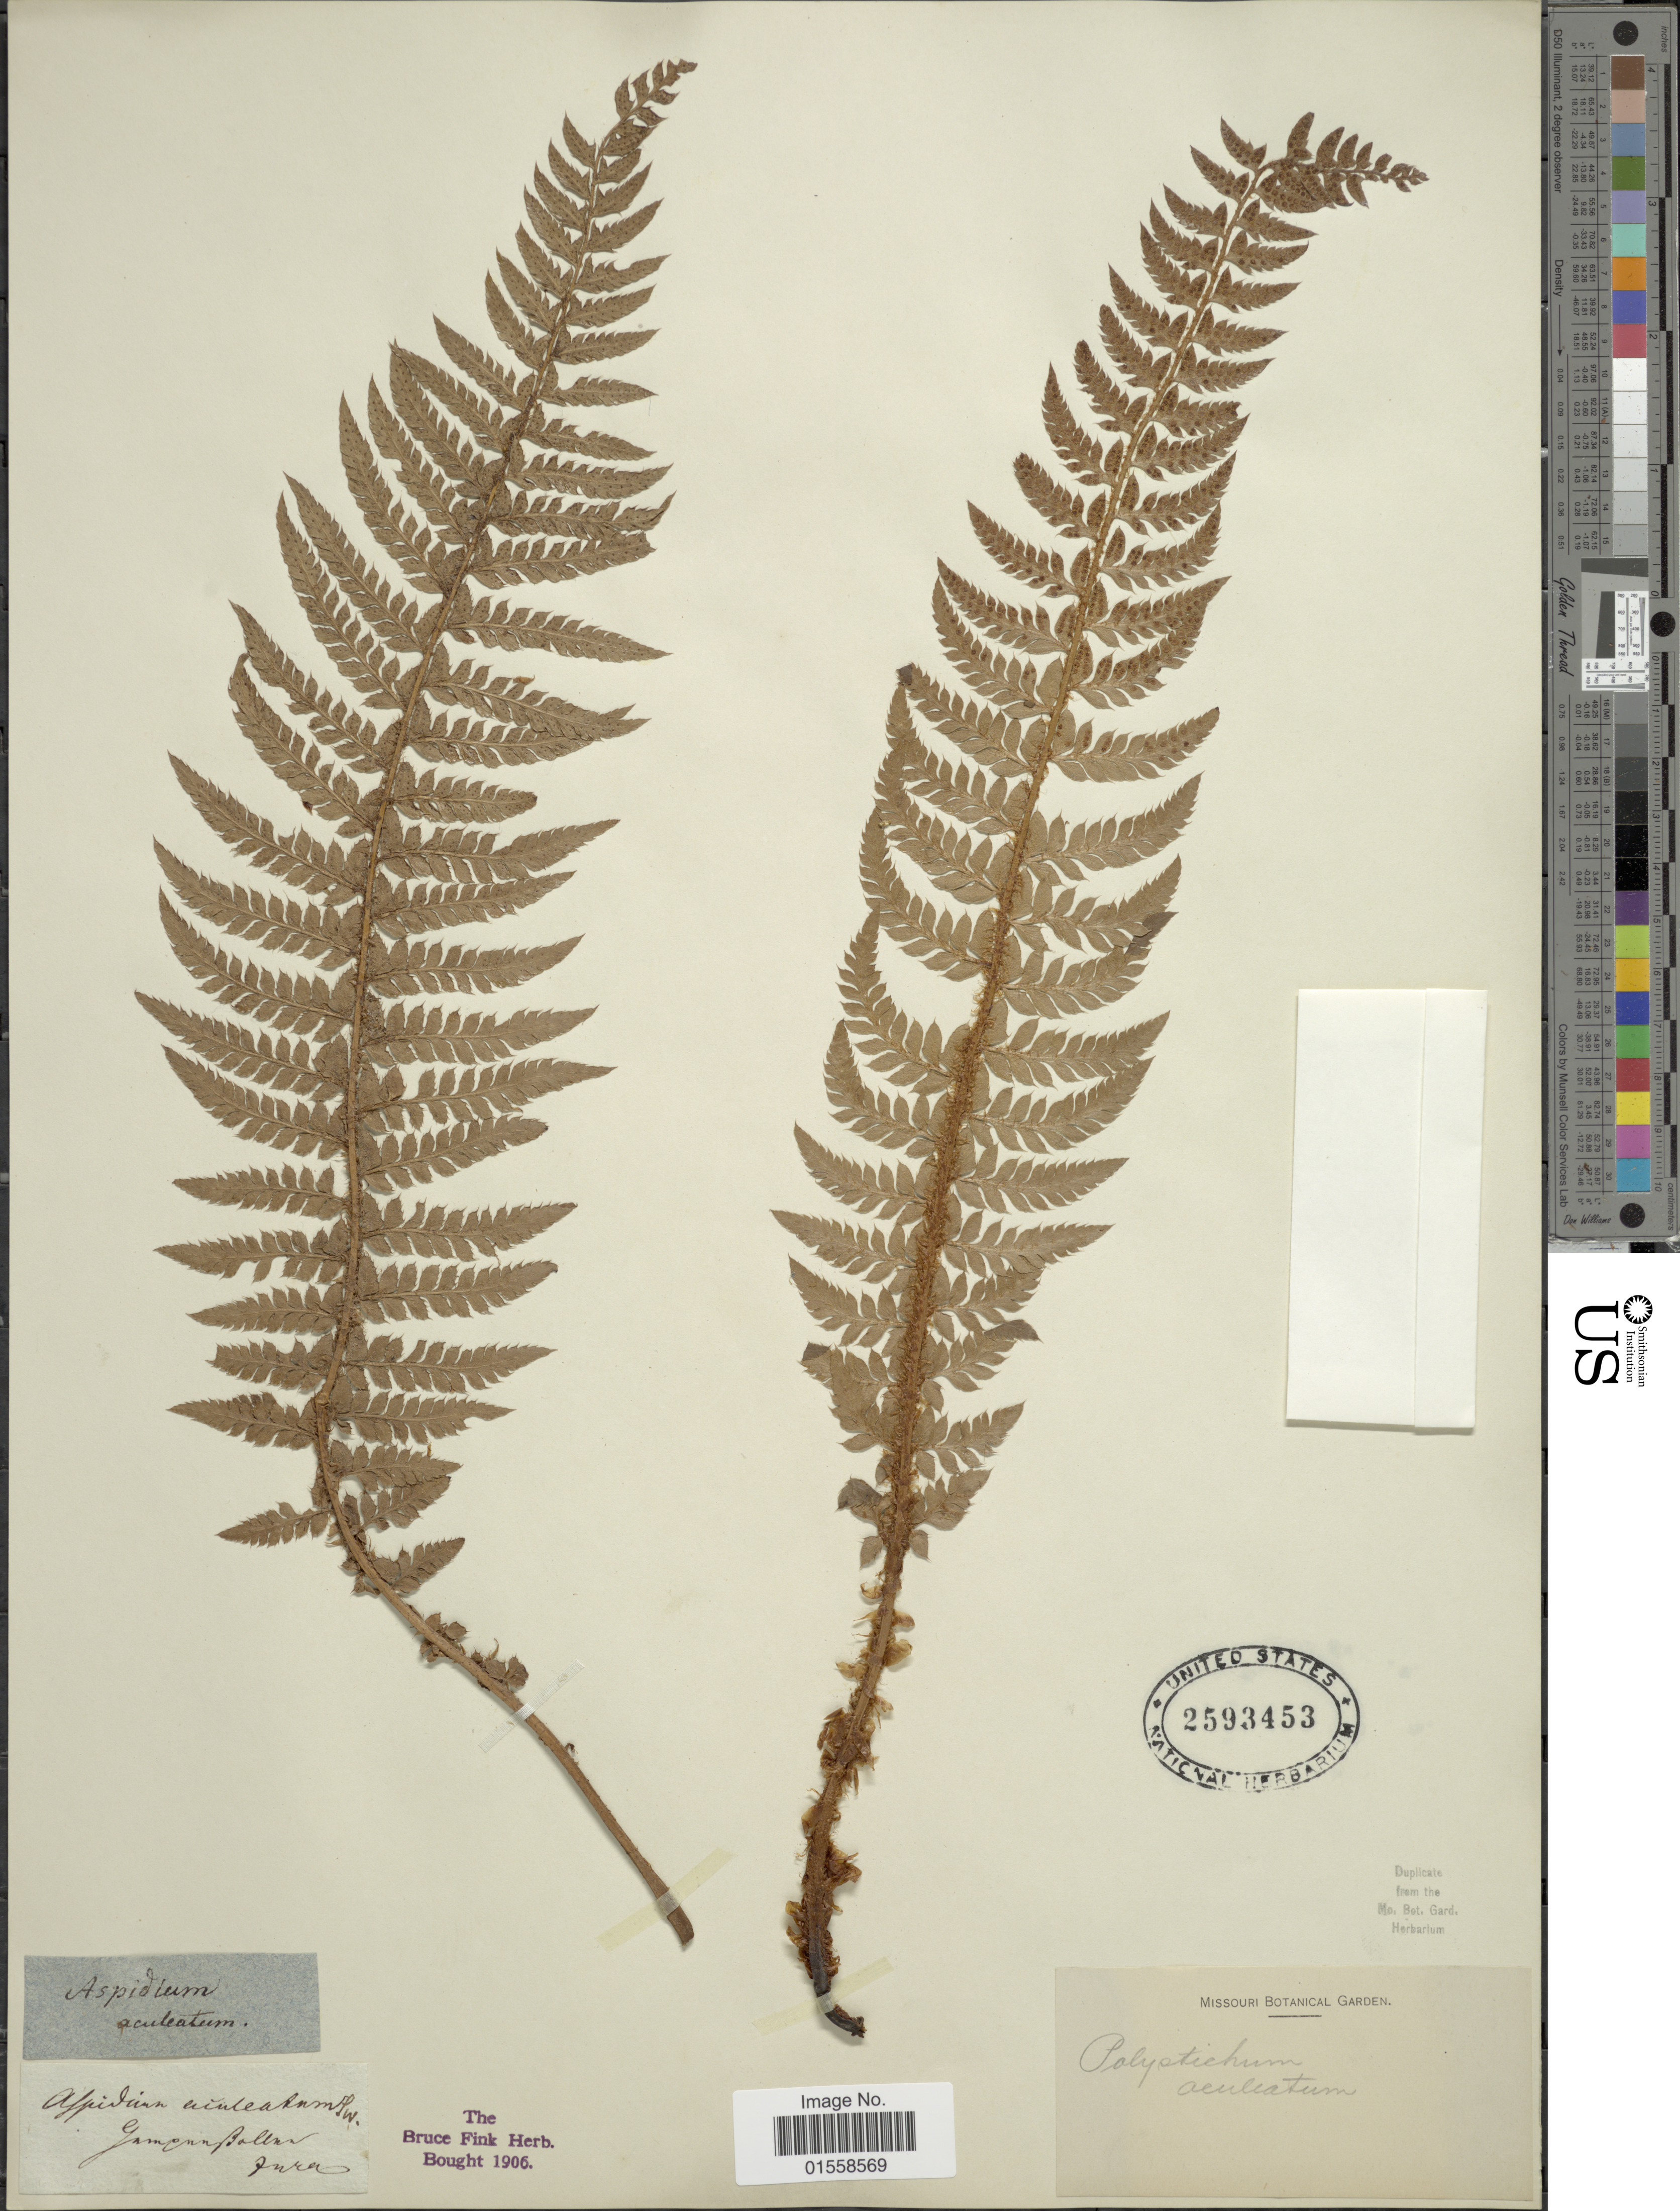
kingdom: Plantae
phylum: Tracheophyta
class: Polypodiopsida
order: Polypodiales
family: Dryopteridaceae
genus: Polystichum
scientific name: Polystichum aculeatum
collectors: Missouri Botanical Garden (MO)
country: Switzerland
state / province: Jura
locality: Gam [illegible text]., Jura.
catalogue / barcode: US 2593453